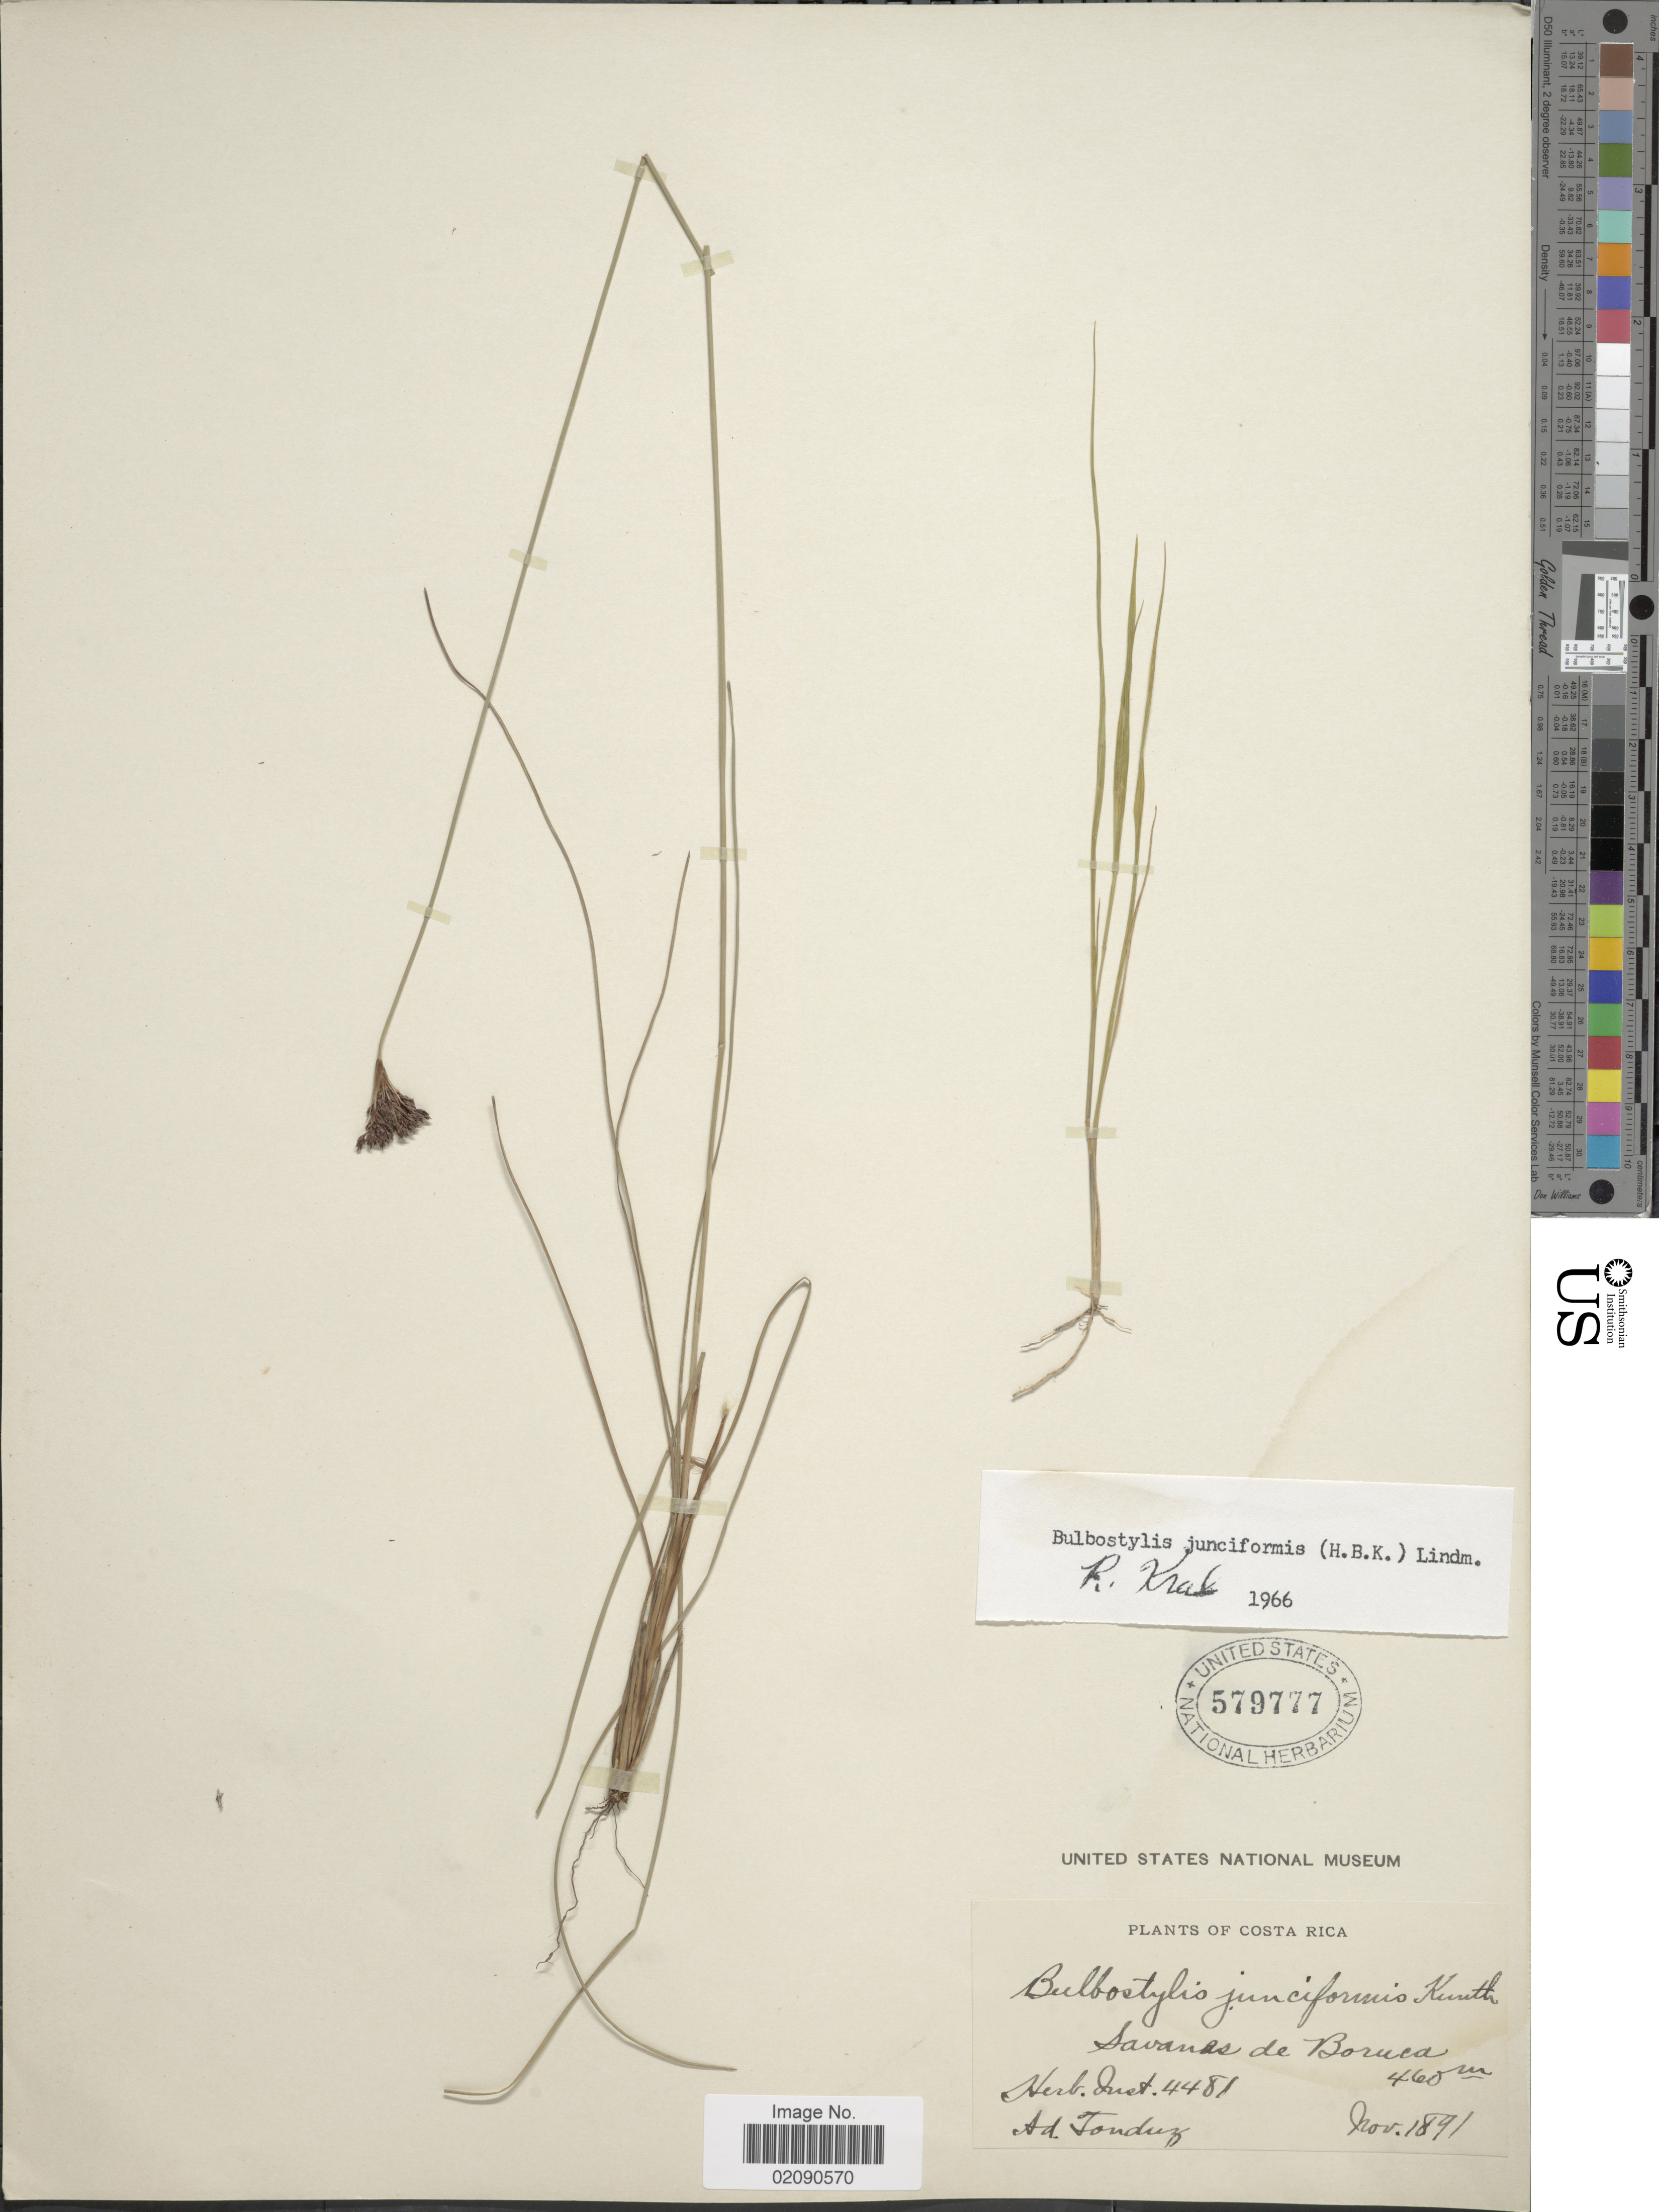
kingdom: Plantae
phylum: Tracheophyta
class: Liliopsida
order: Poales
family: Cyperaceae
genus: Bulbostylis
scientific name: Bulbostylis junciformis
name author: (Kunth) C.B. Clarke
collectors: A. Tonduz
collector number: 4481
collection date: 1891-11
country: Costa Rica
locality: Savanas de Boruca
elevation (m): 460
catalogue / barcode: US 579777